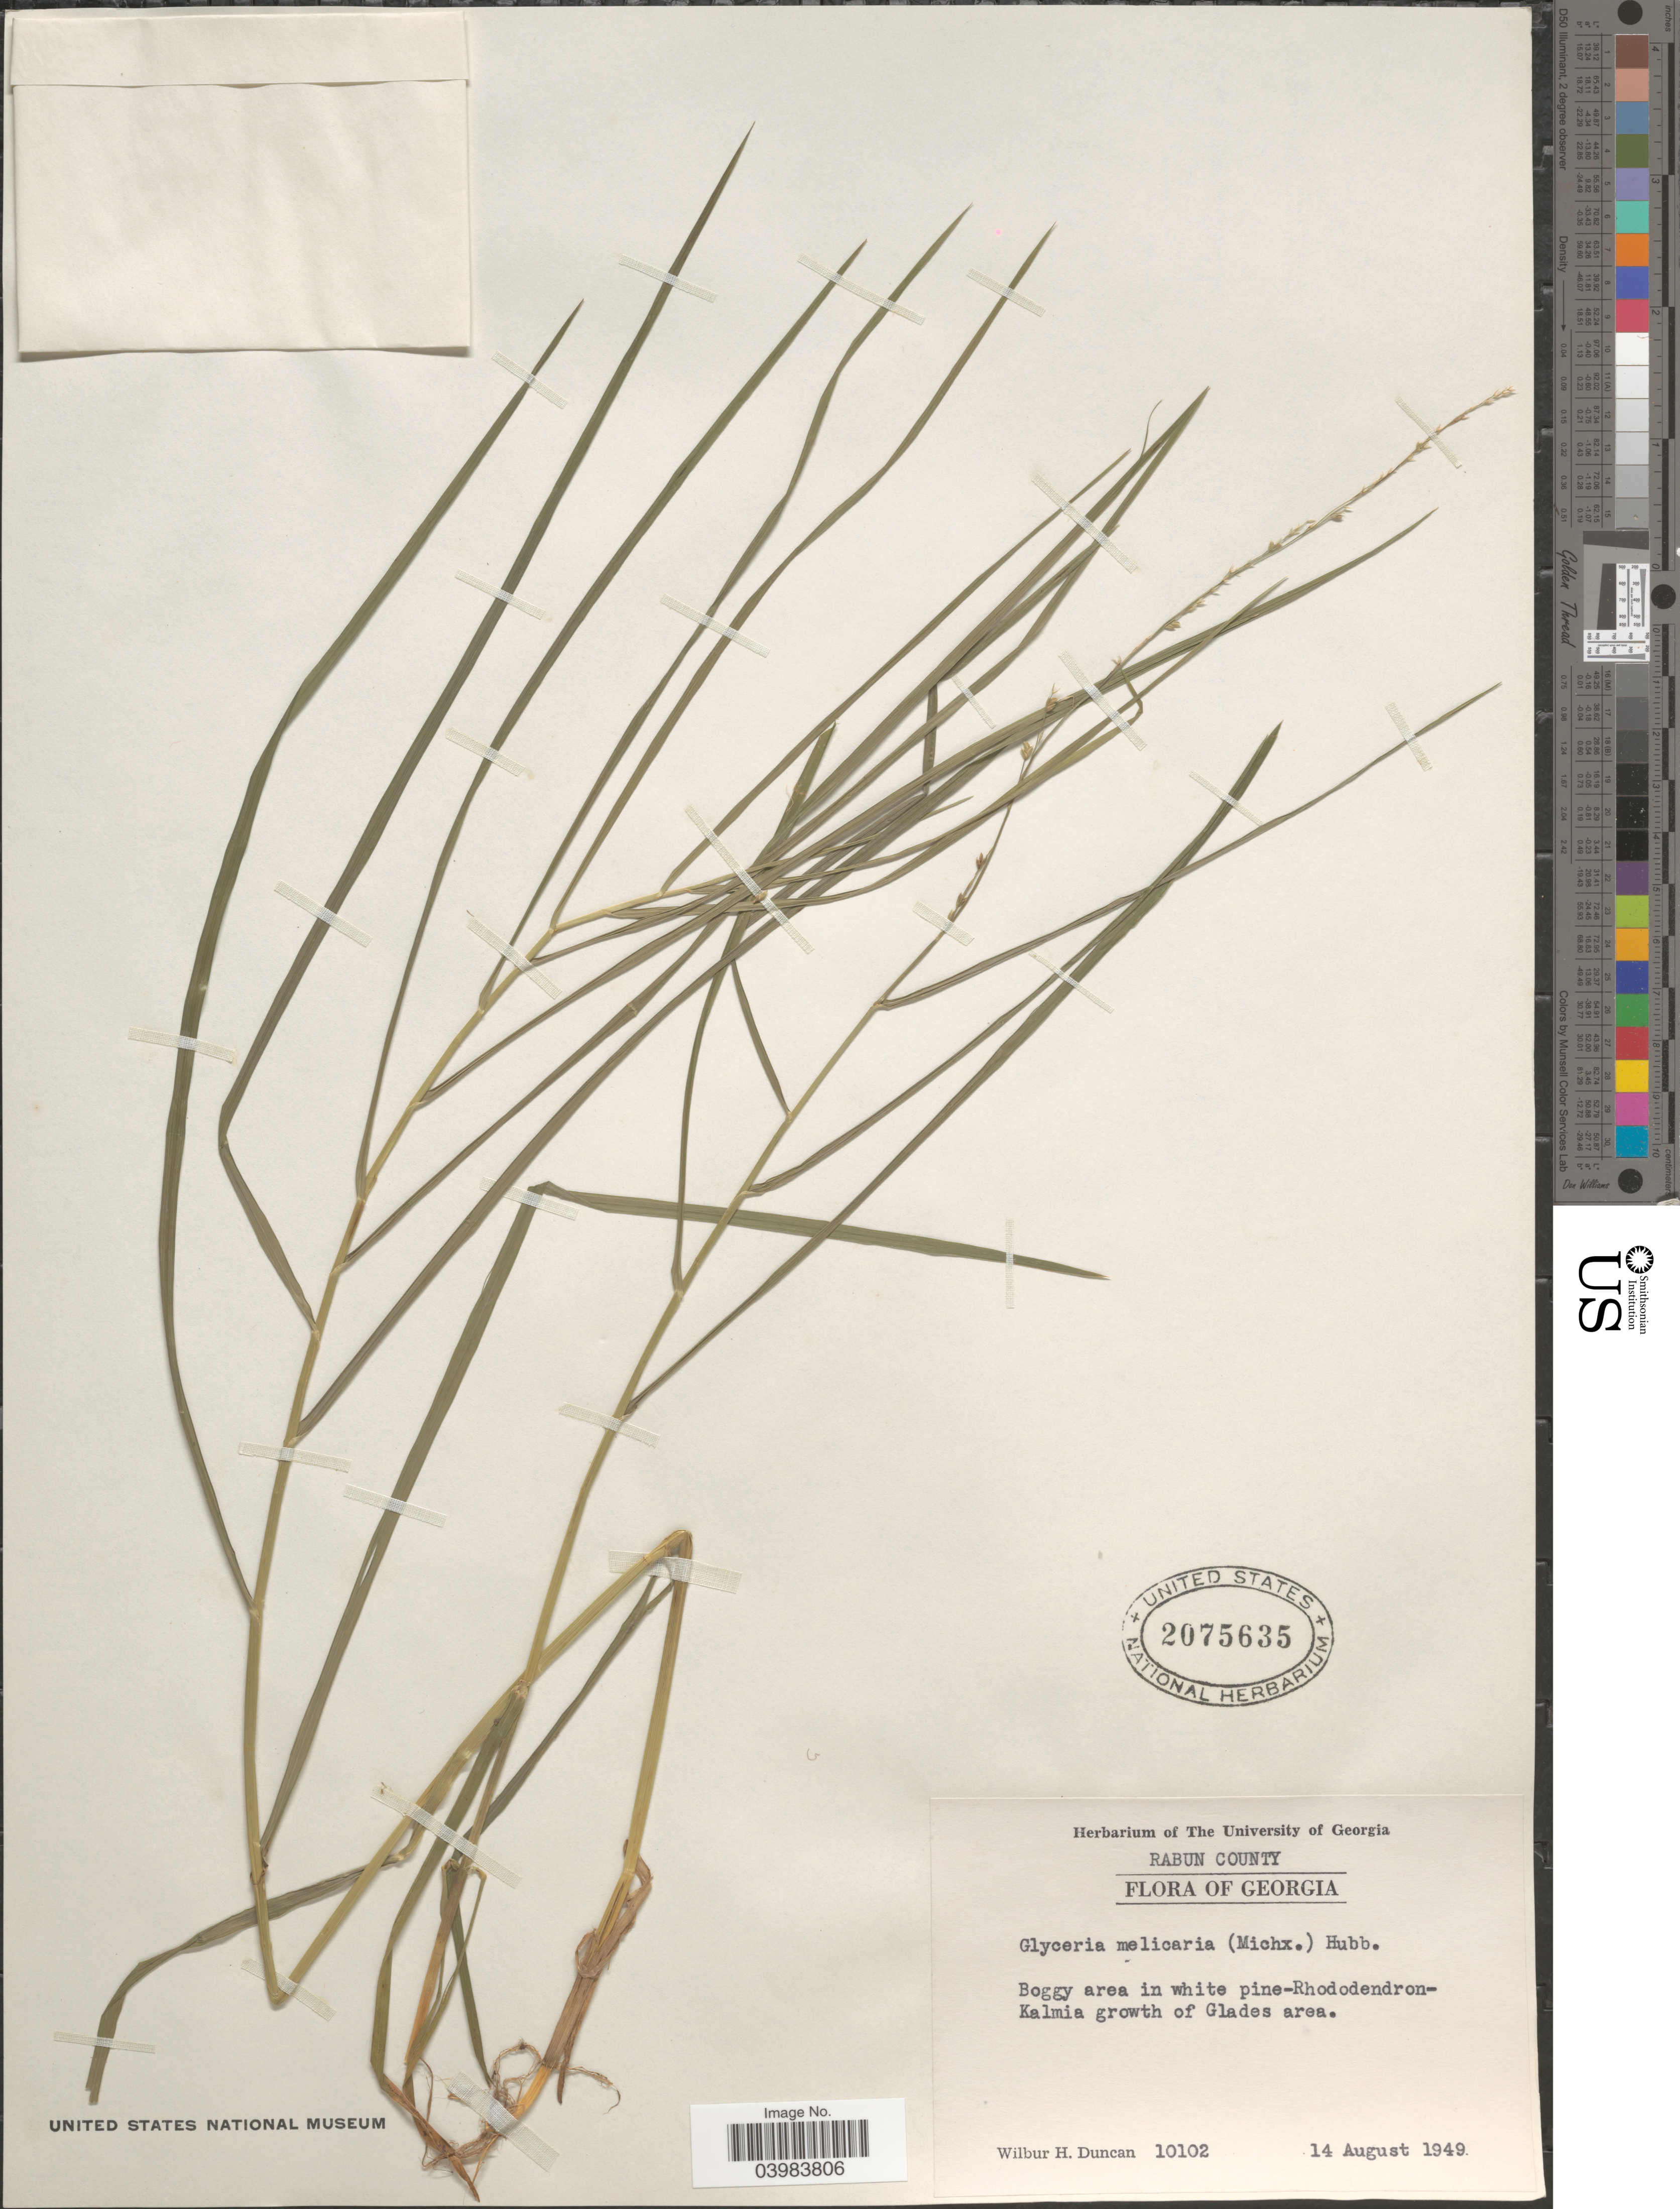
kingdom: Plantae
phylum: Tracheophyta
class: Liliopsida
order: Poales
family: Poaceae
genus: Glyceria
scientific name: Glyceria melicaria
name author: (Michx.) F.T. Hubb.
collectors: W. H. Duncan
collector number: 10102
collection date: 1949-08-14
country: United States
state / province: Georgia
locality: Rabun County. Glades area.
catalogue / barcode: US 2075635